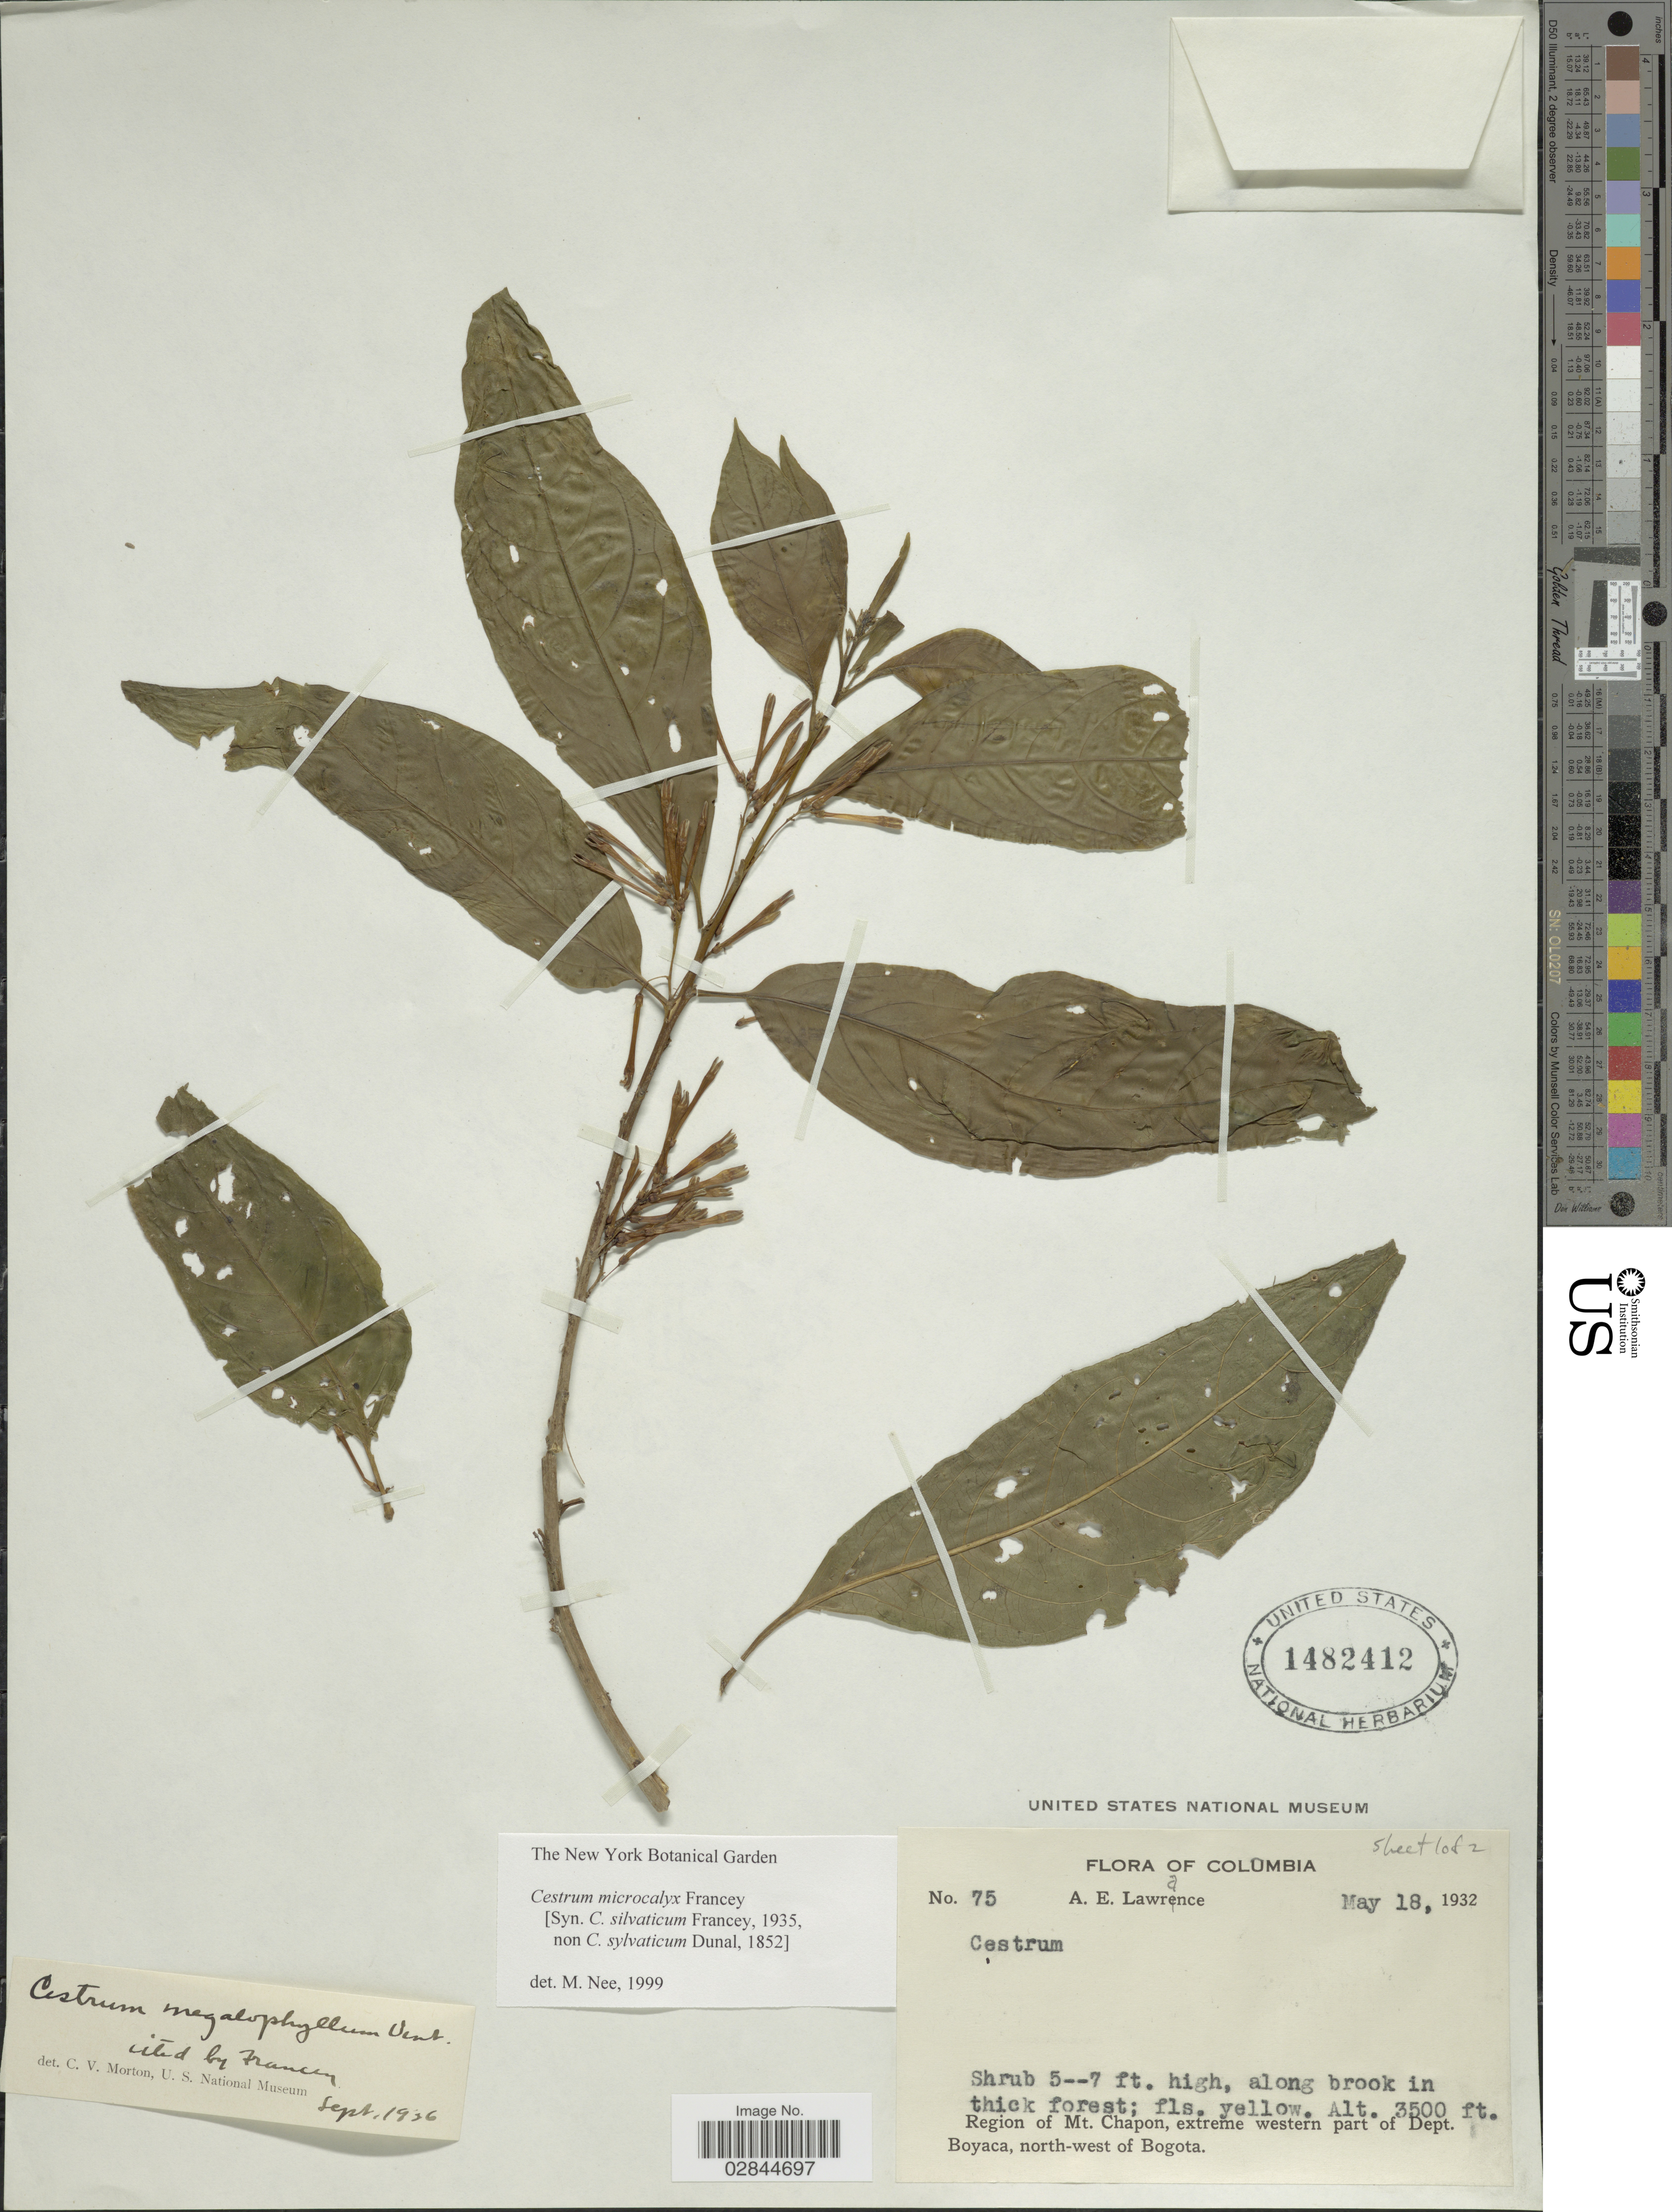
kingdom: Plantae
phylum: Tracheophyta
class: Magnoliopsida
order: Solanales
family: Solanaceae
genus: Cestrum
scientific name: Cestrum microcalyx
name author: Francey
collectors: A. Lawrance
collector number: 75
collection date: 1932-05-18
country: Colombia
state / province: Boyacá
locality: Region of Mt. Chapon, extreme western part of Dept. Boyaca, north-west of Bogota.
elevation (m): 1067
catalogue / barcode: US 1482412